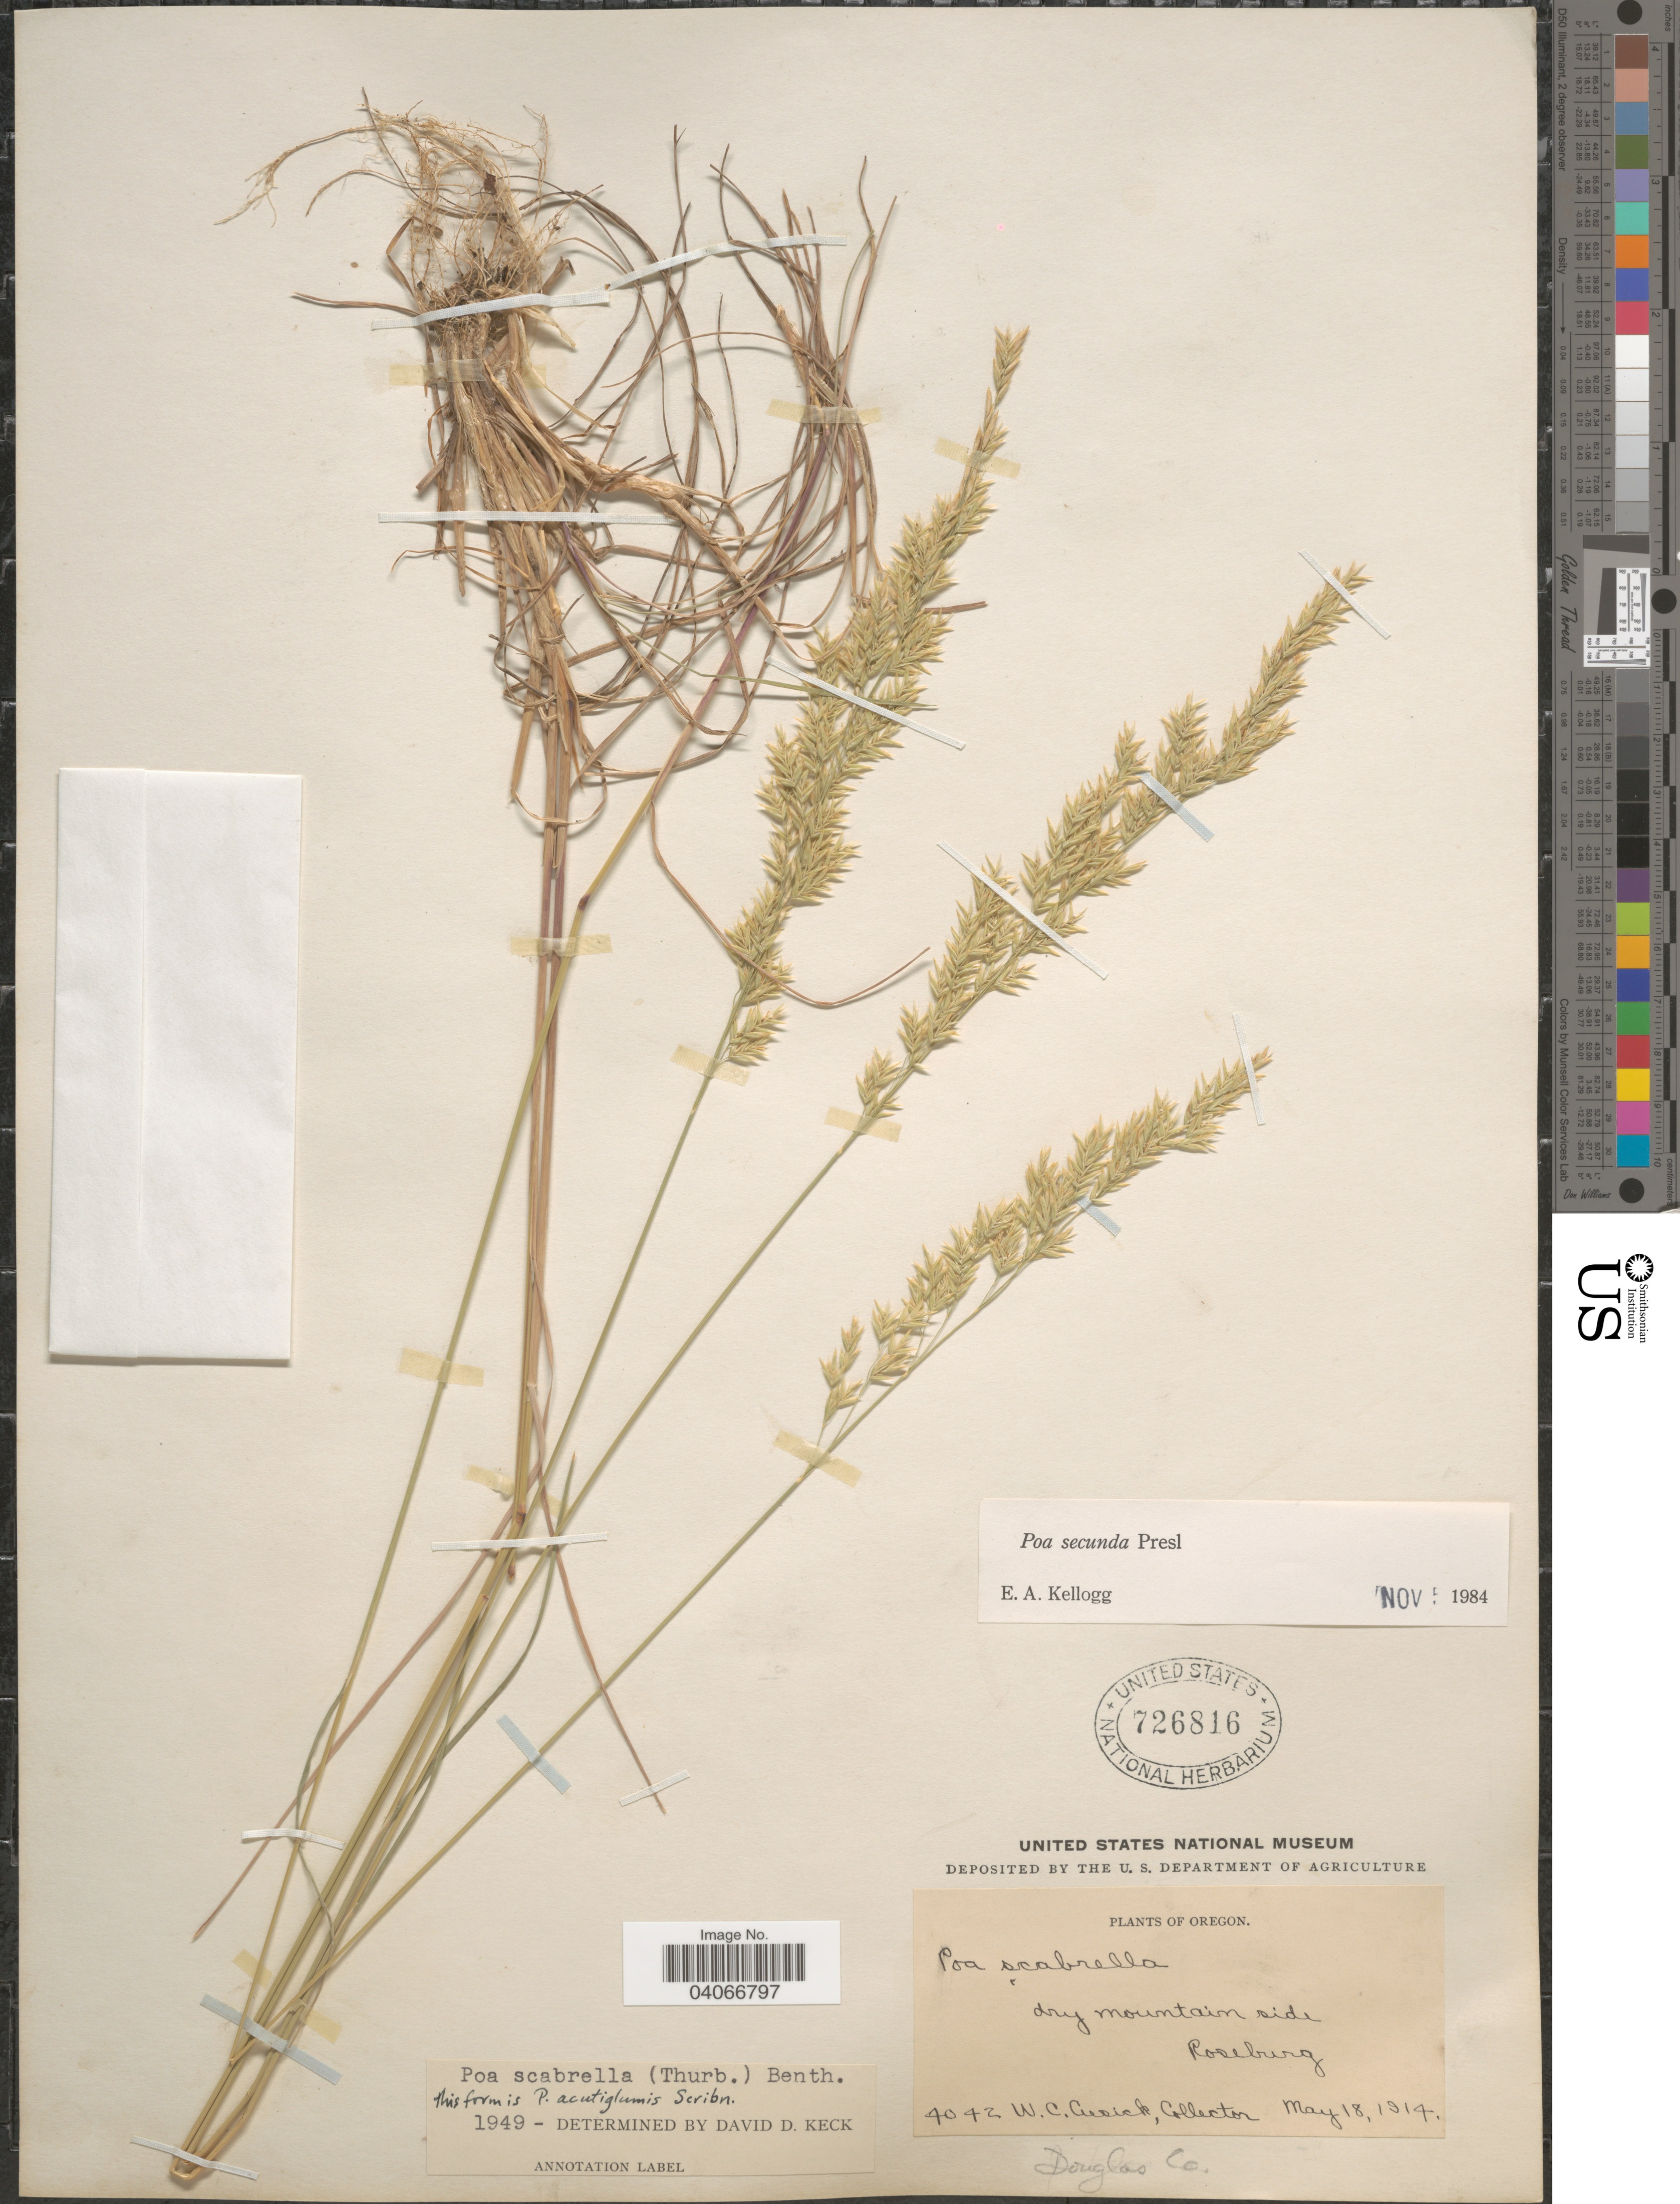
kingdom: Plantae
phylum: Tracheophyta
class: Liliopsida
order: Poales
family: Poaceae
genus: Poa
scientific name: Poa secunda subsp. secunda var. scabrella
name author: (Thurb.) Soreng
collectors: W. C. Cusick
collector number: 4042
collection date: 1914-05-18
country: United States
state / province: Oregon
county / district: Douglas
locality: Dry mountain side Roseburg. Douglas Co.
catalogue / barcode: US 726816